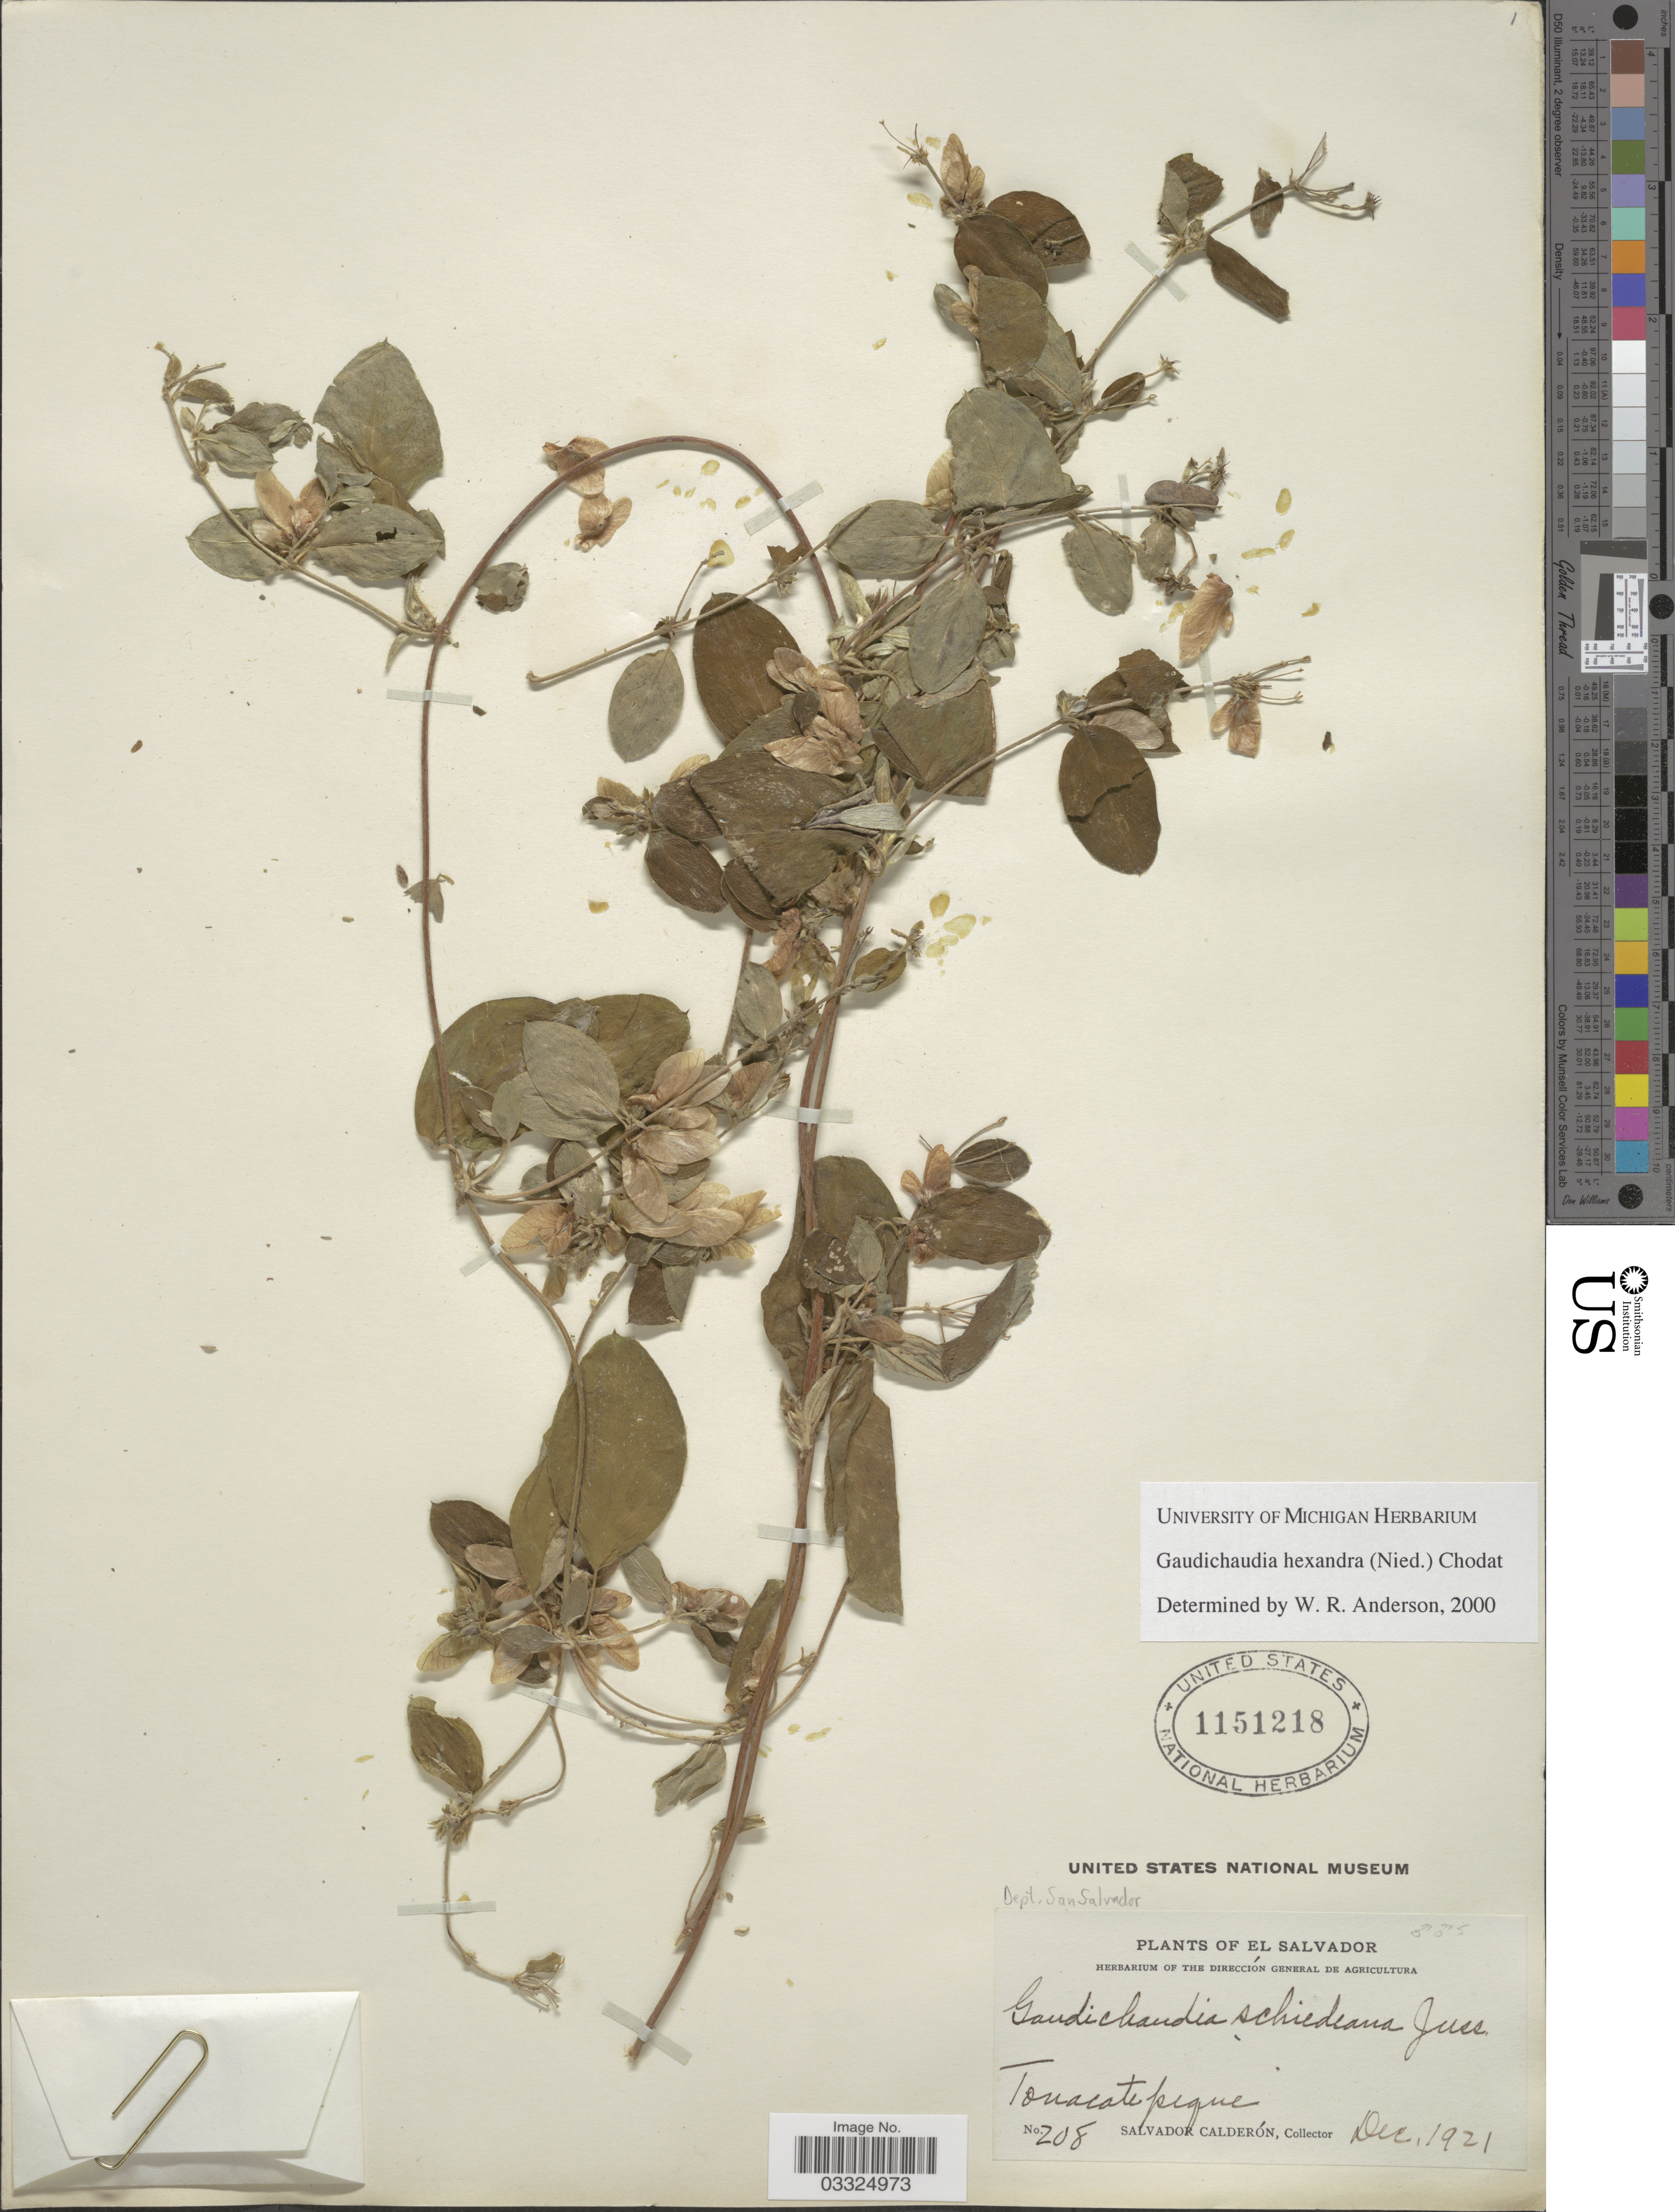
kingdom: Plantae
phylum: Tracheophyta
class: Magnoliopsida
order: Malpighiales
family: Malpighiaceae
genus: Gaudichaudia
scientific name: Gaudichaudia hexandra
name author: (Nied.) Chodat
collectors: S. Calderón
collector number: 208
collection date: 1921-12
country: El Salvador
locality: Tonacatepeque.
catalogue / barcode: US 1151218